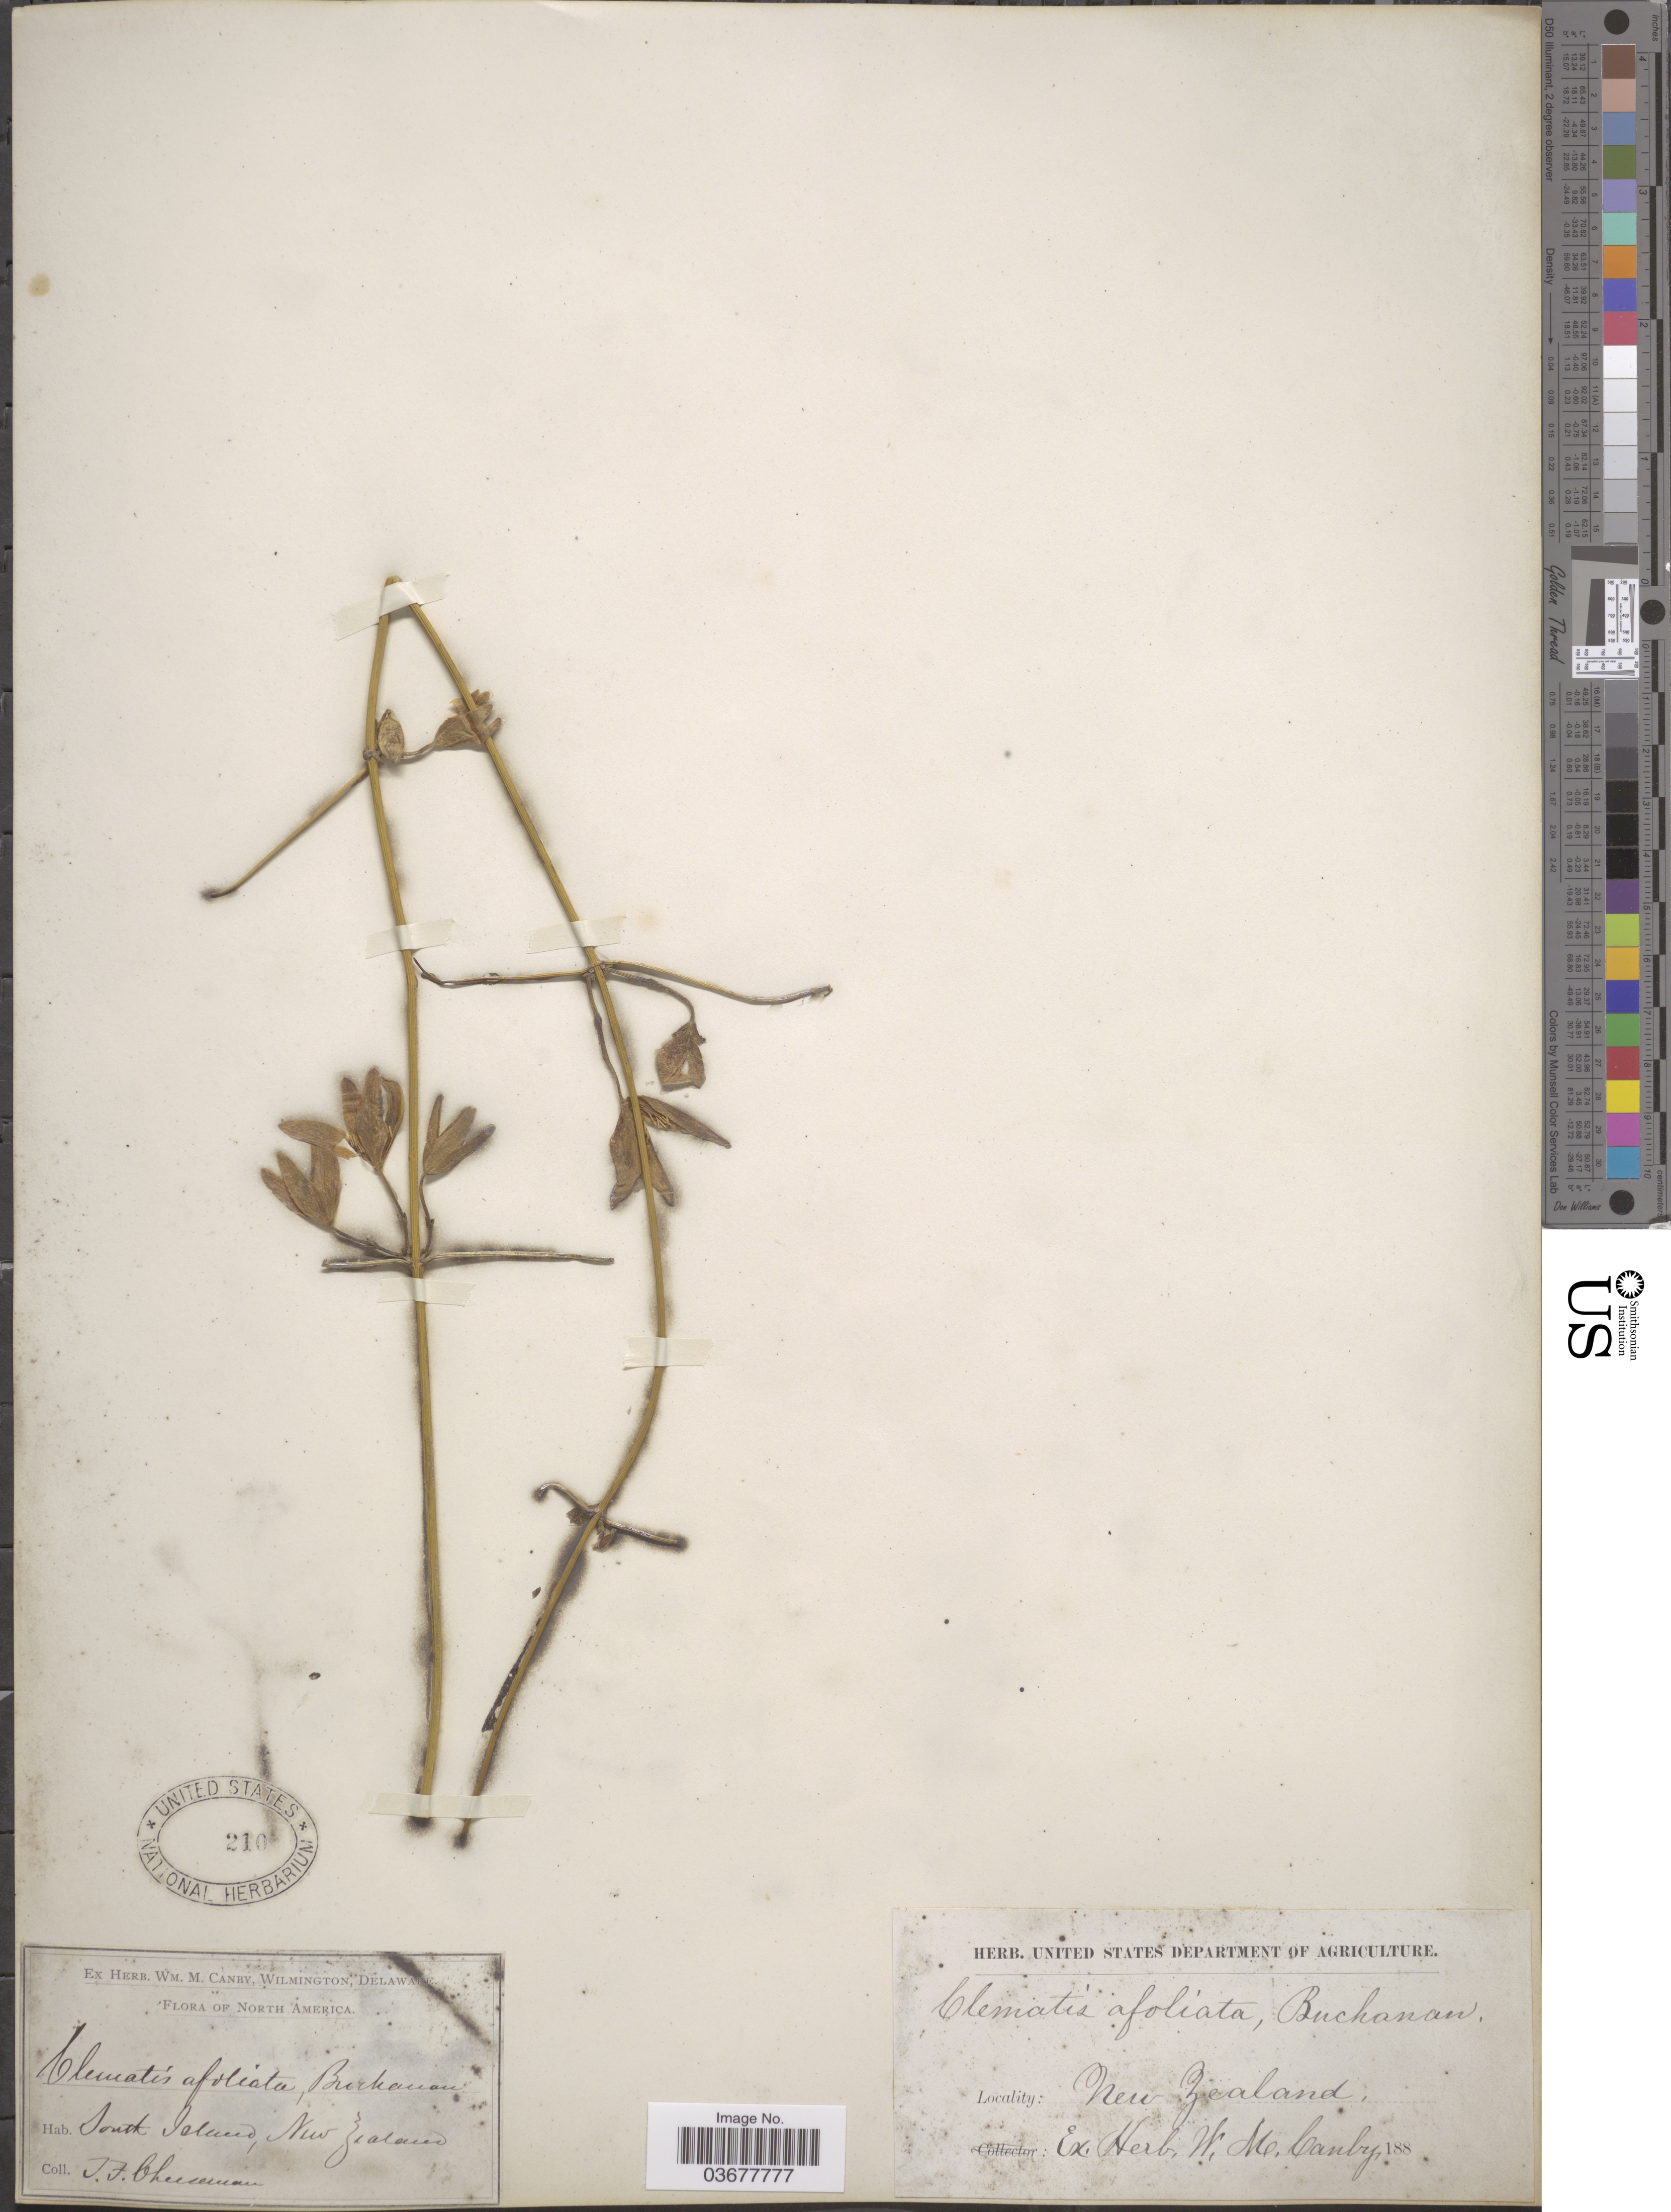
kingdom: Plantae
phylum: Tracheophyta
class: Magnoliopsida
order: Ranunculales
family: Ranunculaceae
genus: Clematis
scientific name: Clematis afoliata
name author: Buchanan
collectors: T. F. Cheeseman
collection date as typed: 188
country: New Zealand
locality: North America. South Island.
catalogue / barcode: US 210